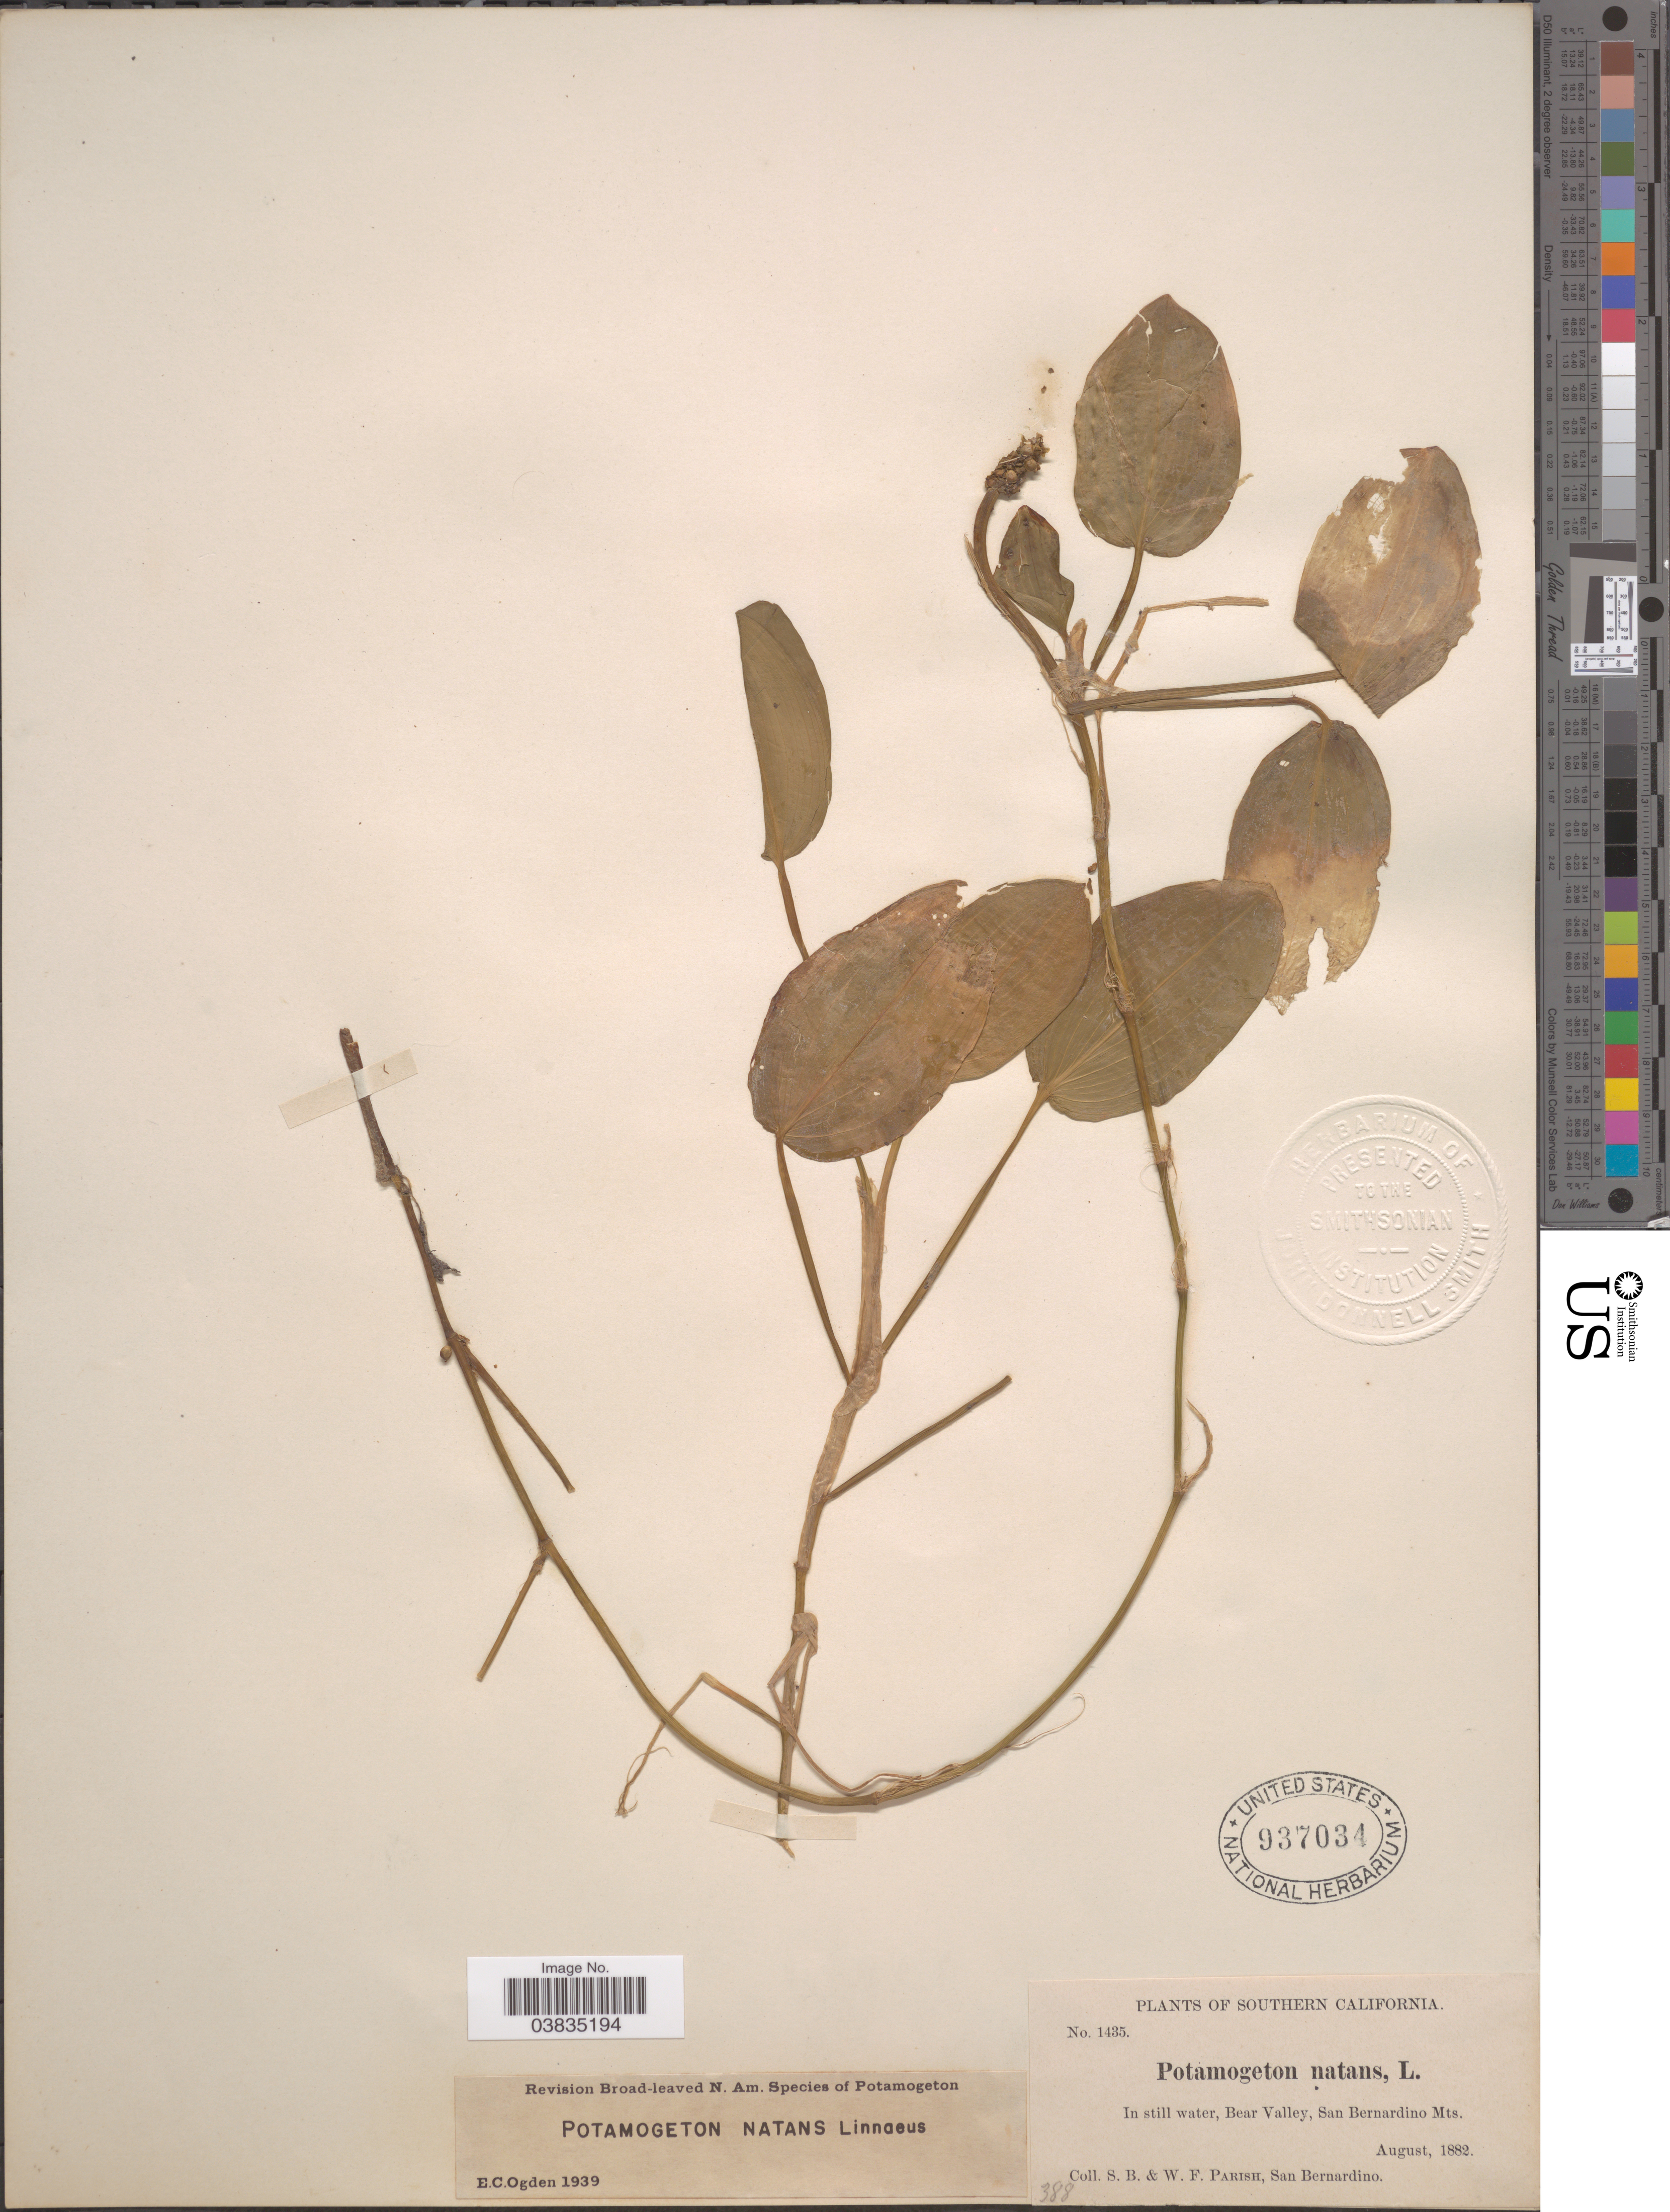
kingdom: Plantae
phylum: Tracheophyta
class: Liliopsida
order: Alismatales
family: Potamogetonaceae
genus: Potamogeton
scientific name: Potamogeton natans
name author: L.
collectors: S. B. Parish & W. F. Parish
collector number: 1435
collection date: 1882-08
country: United States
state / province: California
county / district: San Bernardino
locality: Southern California. Bear Valley, San Bernardino Mts.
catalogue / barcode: US 937034